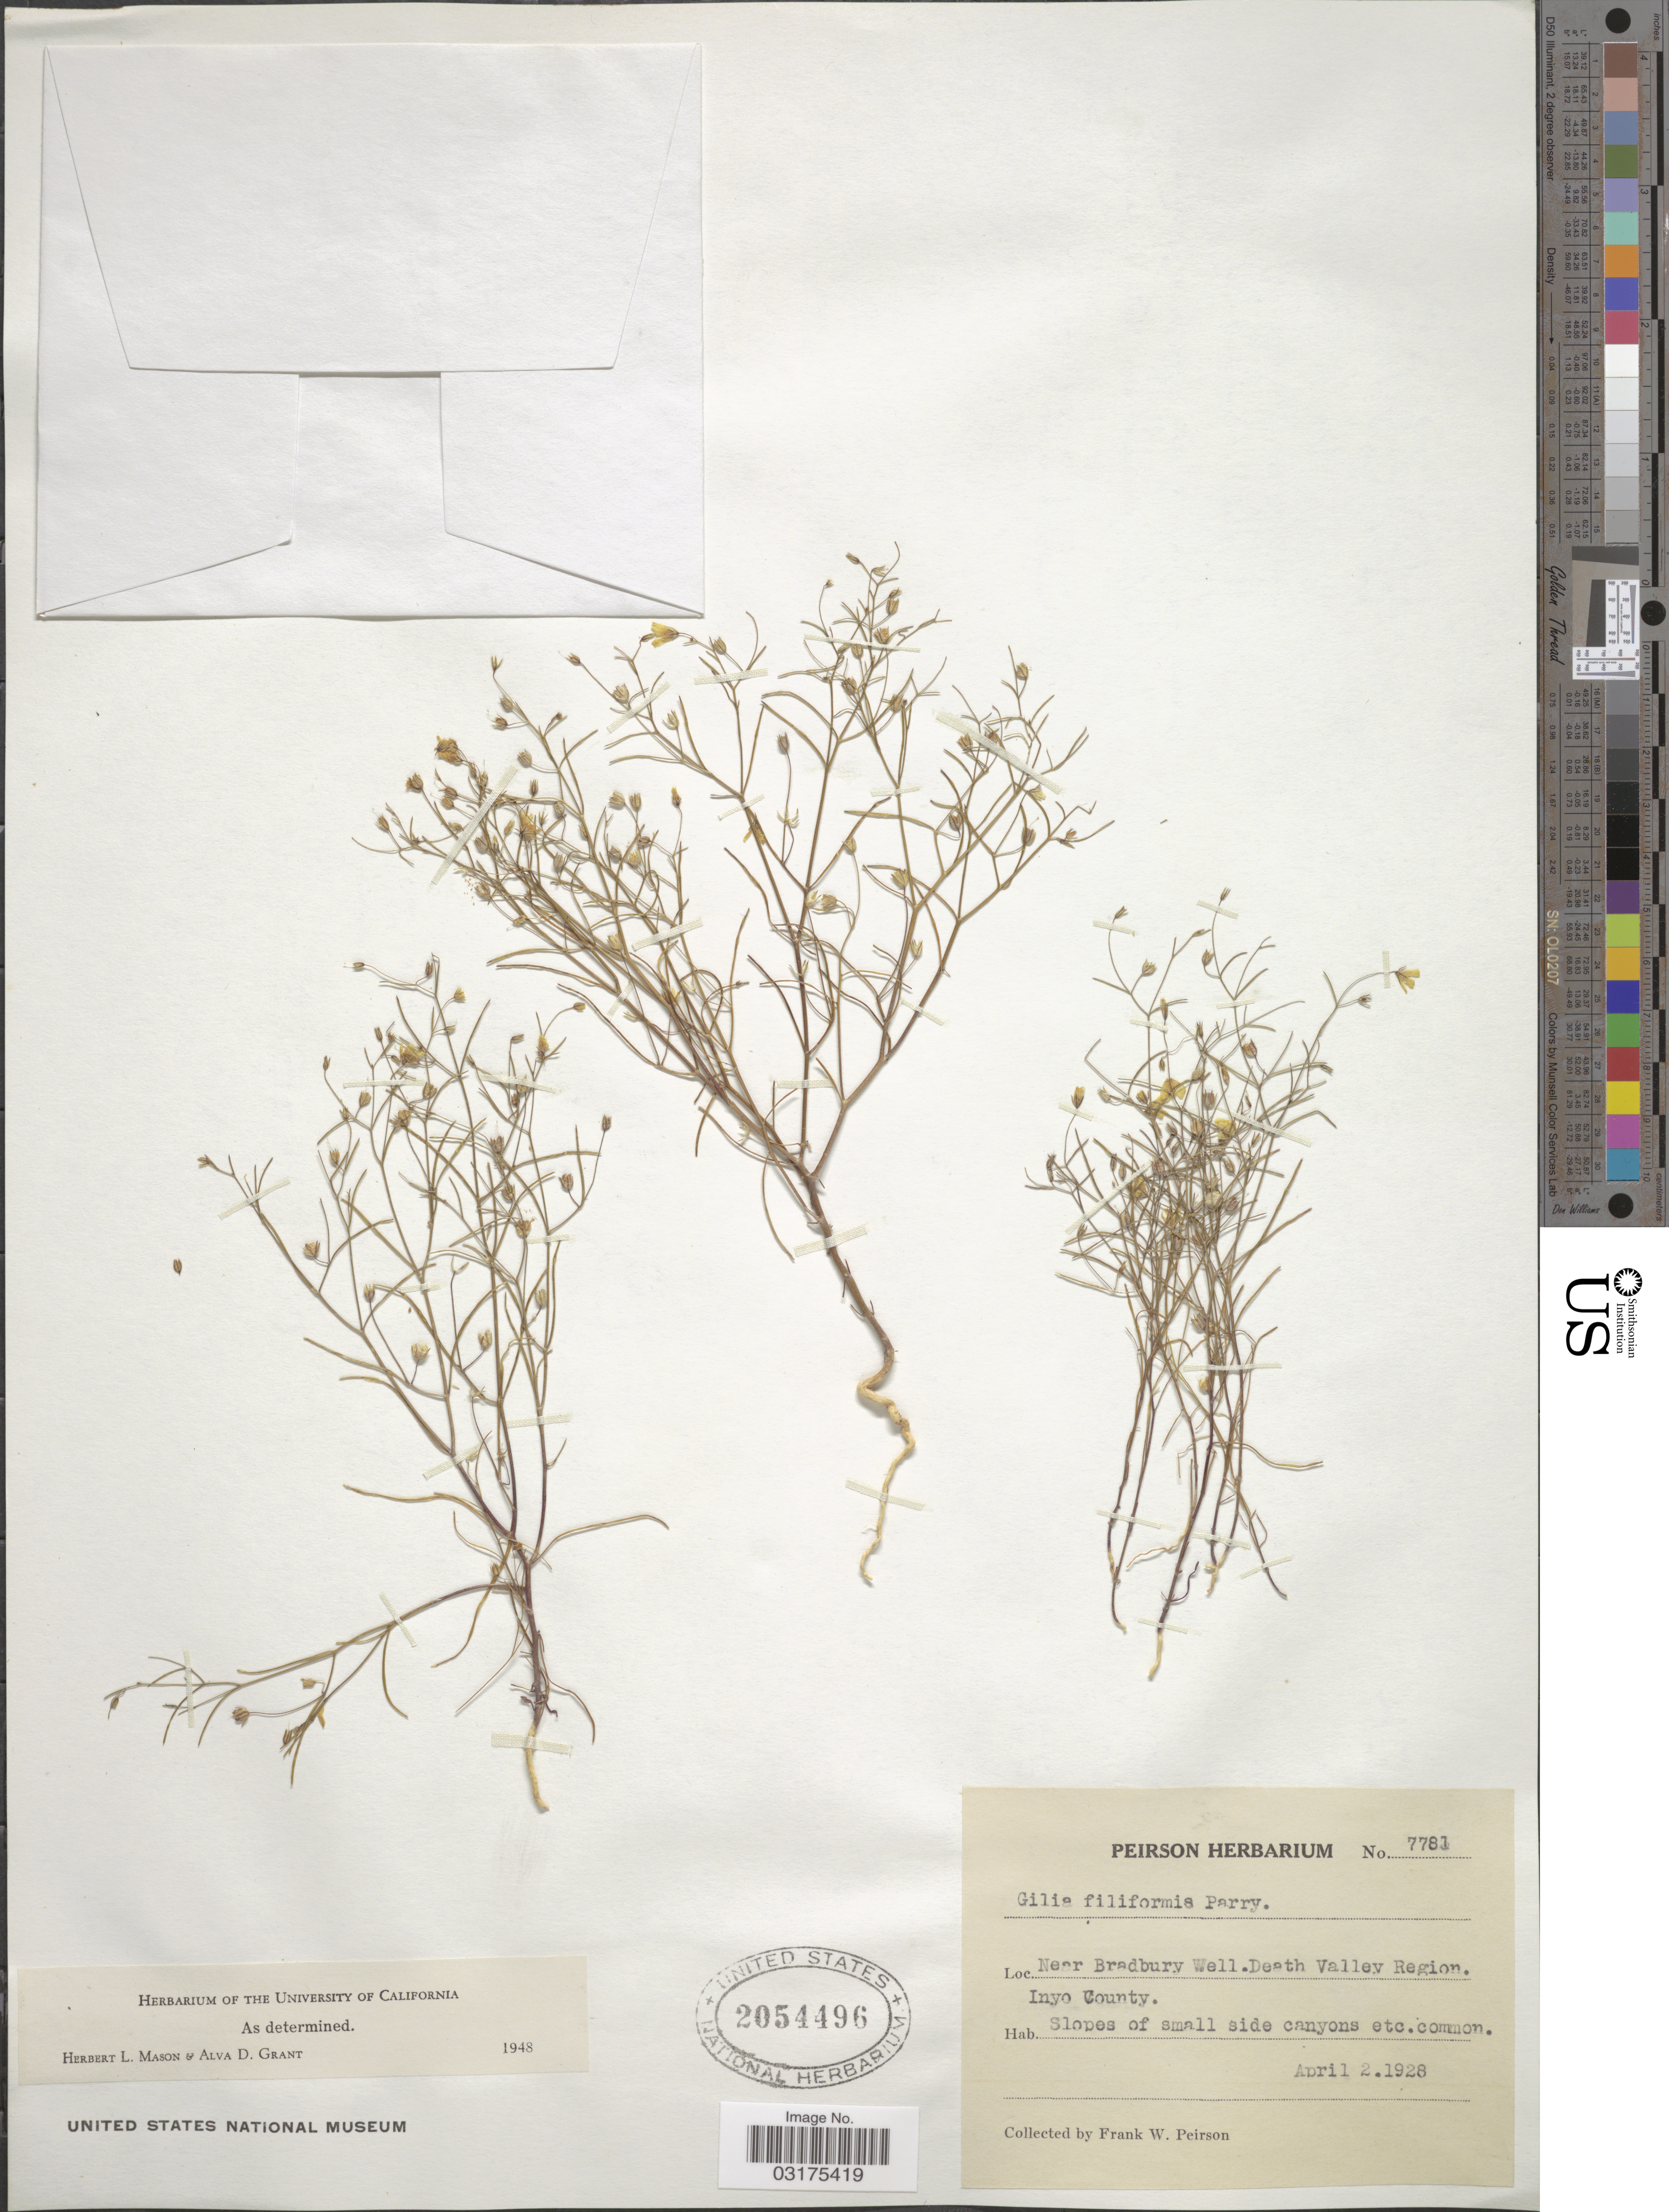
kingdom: Plantae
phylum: Tracheophyta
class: Magnoliopsida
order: Ericales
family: Polemoniaceae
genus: Linanthus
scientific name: Linanthus filiformis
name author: (Parry ex A. Gray) J.M. Porter & L.A. Johnson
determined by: Strong, Mark T., (BOT), Smithsonian Institution - National Museum of Natural History (UNITED STATES)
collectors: F. Peirson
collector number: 7781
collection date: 1928-04-02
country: United States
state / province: California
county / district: Inyo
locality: Near Bradbury Well, death Valley Region, Inyo County.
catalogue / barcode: US 2054496